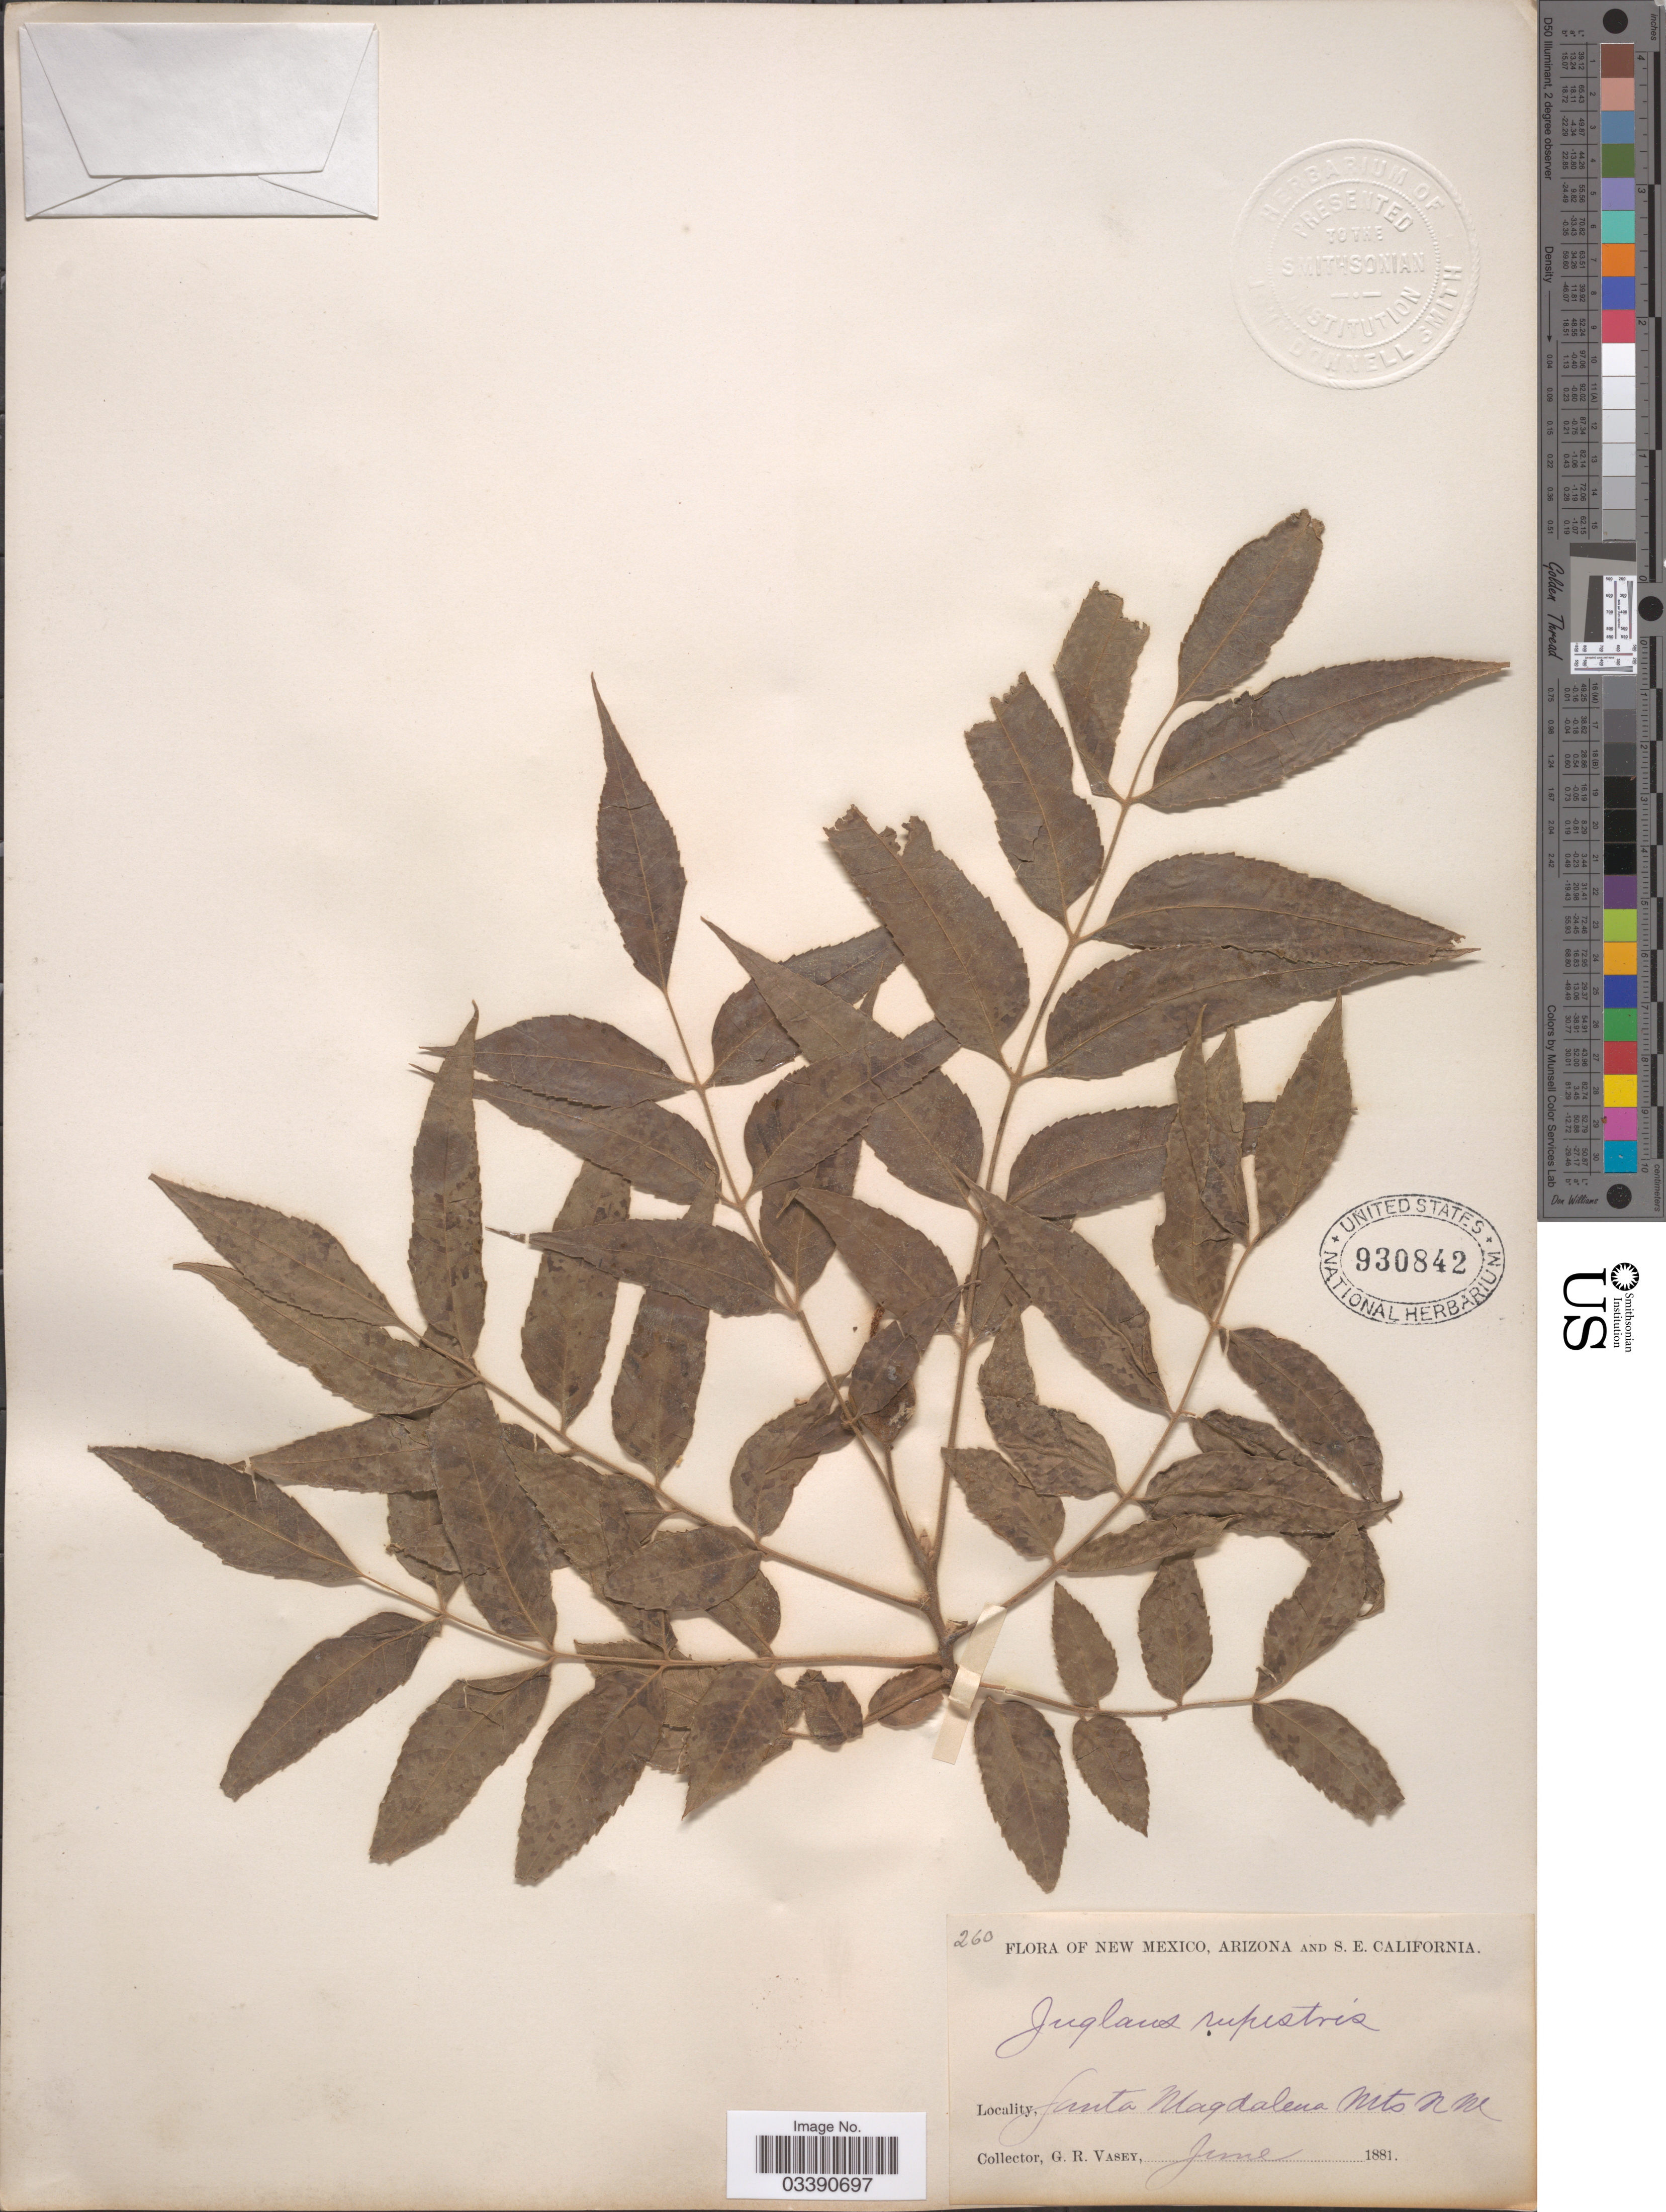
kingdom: Plantae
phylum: Tracheophyta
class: Magnoliopsida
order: Fagales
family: Juglandaceae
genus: Juglans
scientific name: Juglans microcarpa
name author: Berland. in Berland. & Chovell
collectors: G. R. Vasey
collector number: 260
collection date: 1881-06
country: United States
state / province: New Mexico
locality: Santa Magdalena Mts.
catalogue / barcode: US 930842